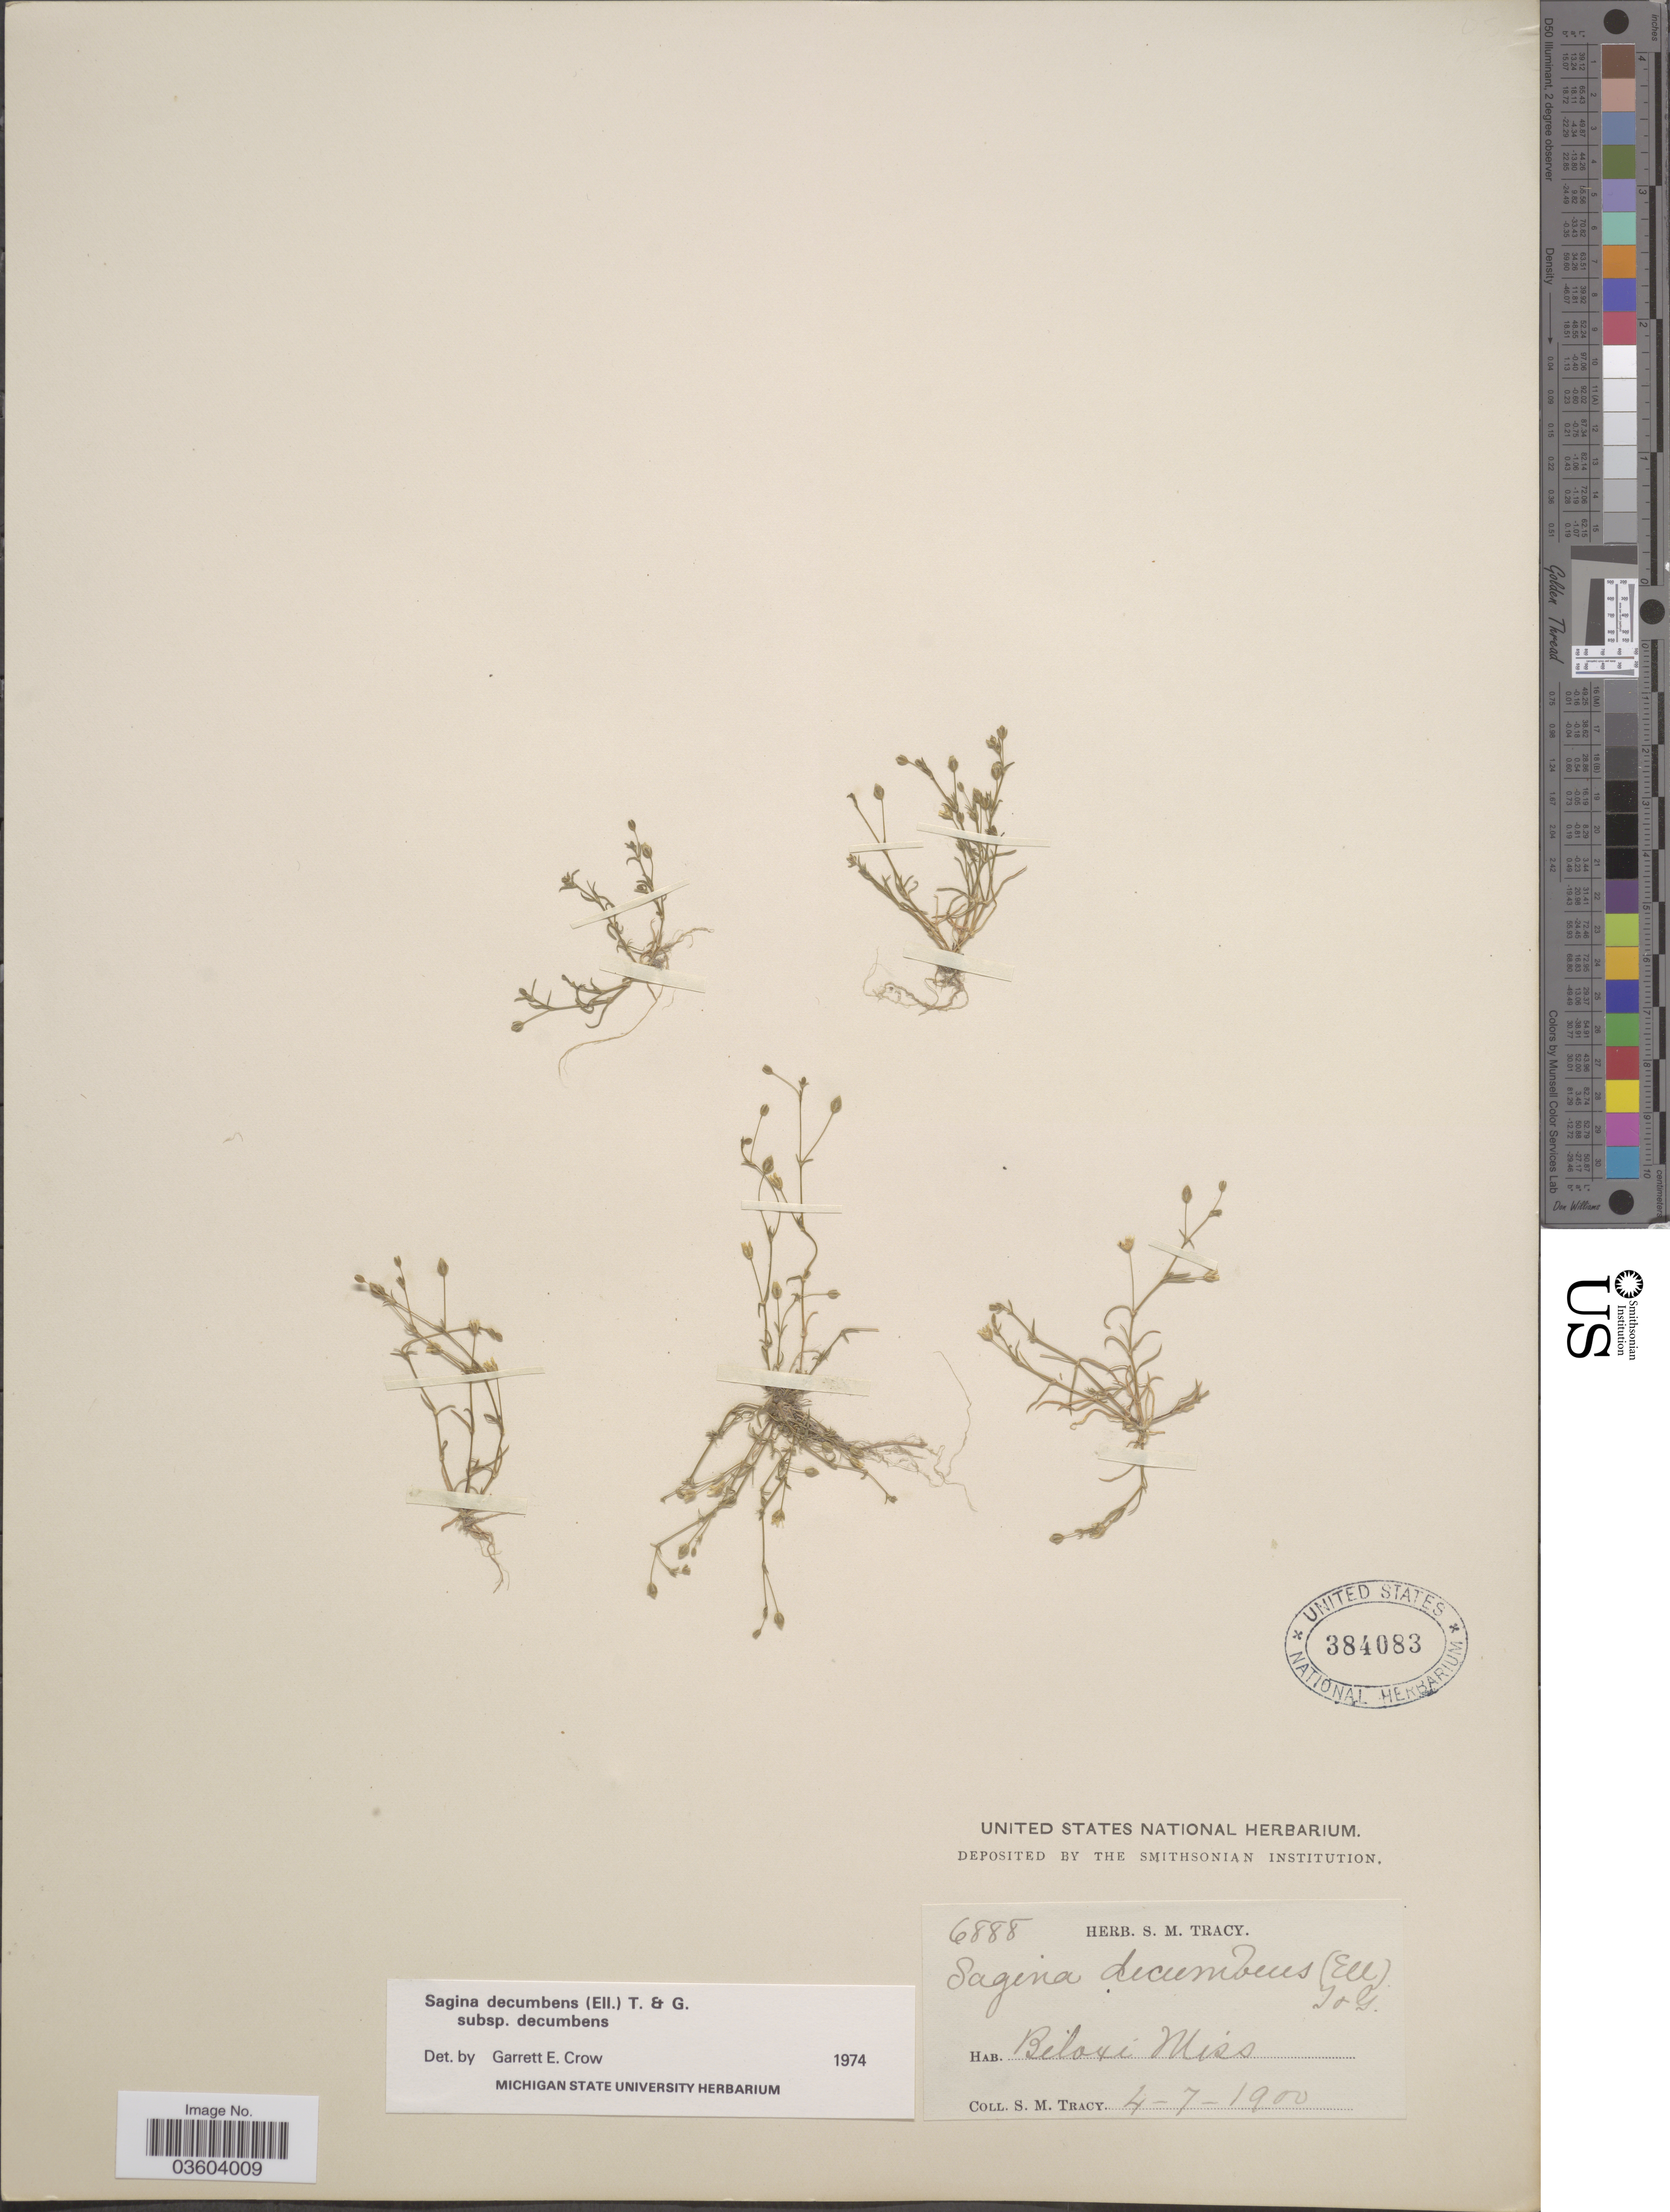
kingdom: Plantae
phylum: Tracheophyta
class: Magnoliopsida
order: Caryophyllales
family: Caryophyllaceae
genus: Sagina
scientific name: Sagina decumbens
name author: (Elliott) Torr. & A. Gray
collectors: S. M. Tracy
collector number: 6888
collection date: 1900-04-07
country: United States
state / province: Mississippi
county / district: Harrison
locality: Biloxi.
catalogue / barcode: US 384083